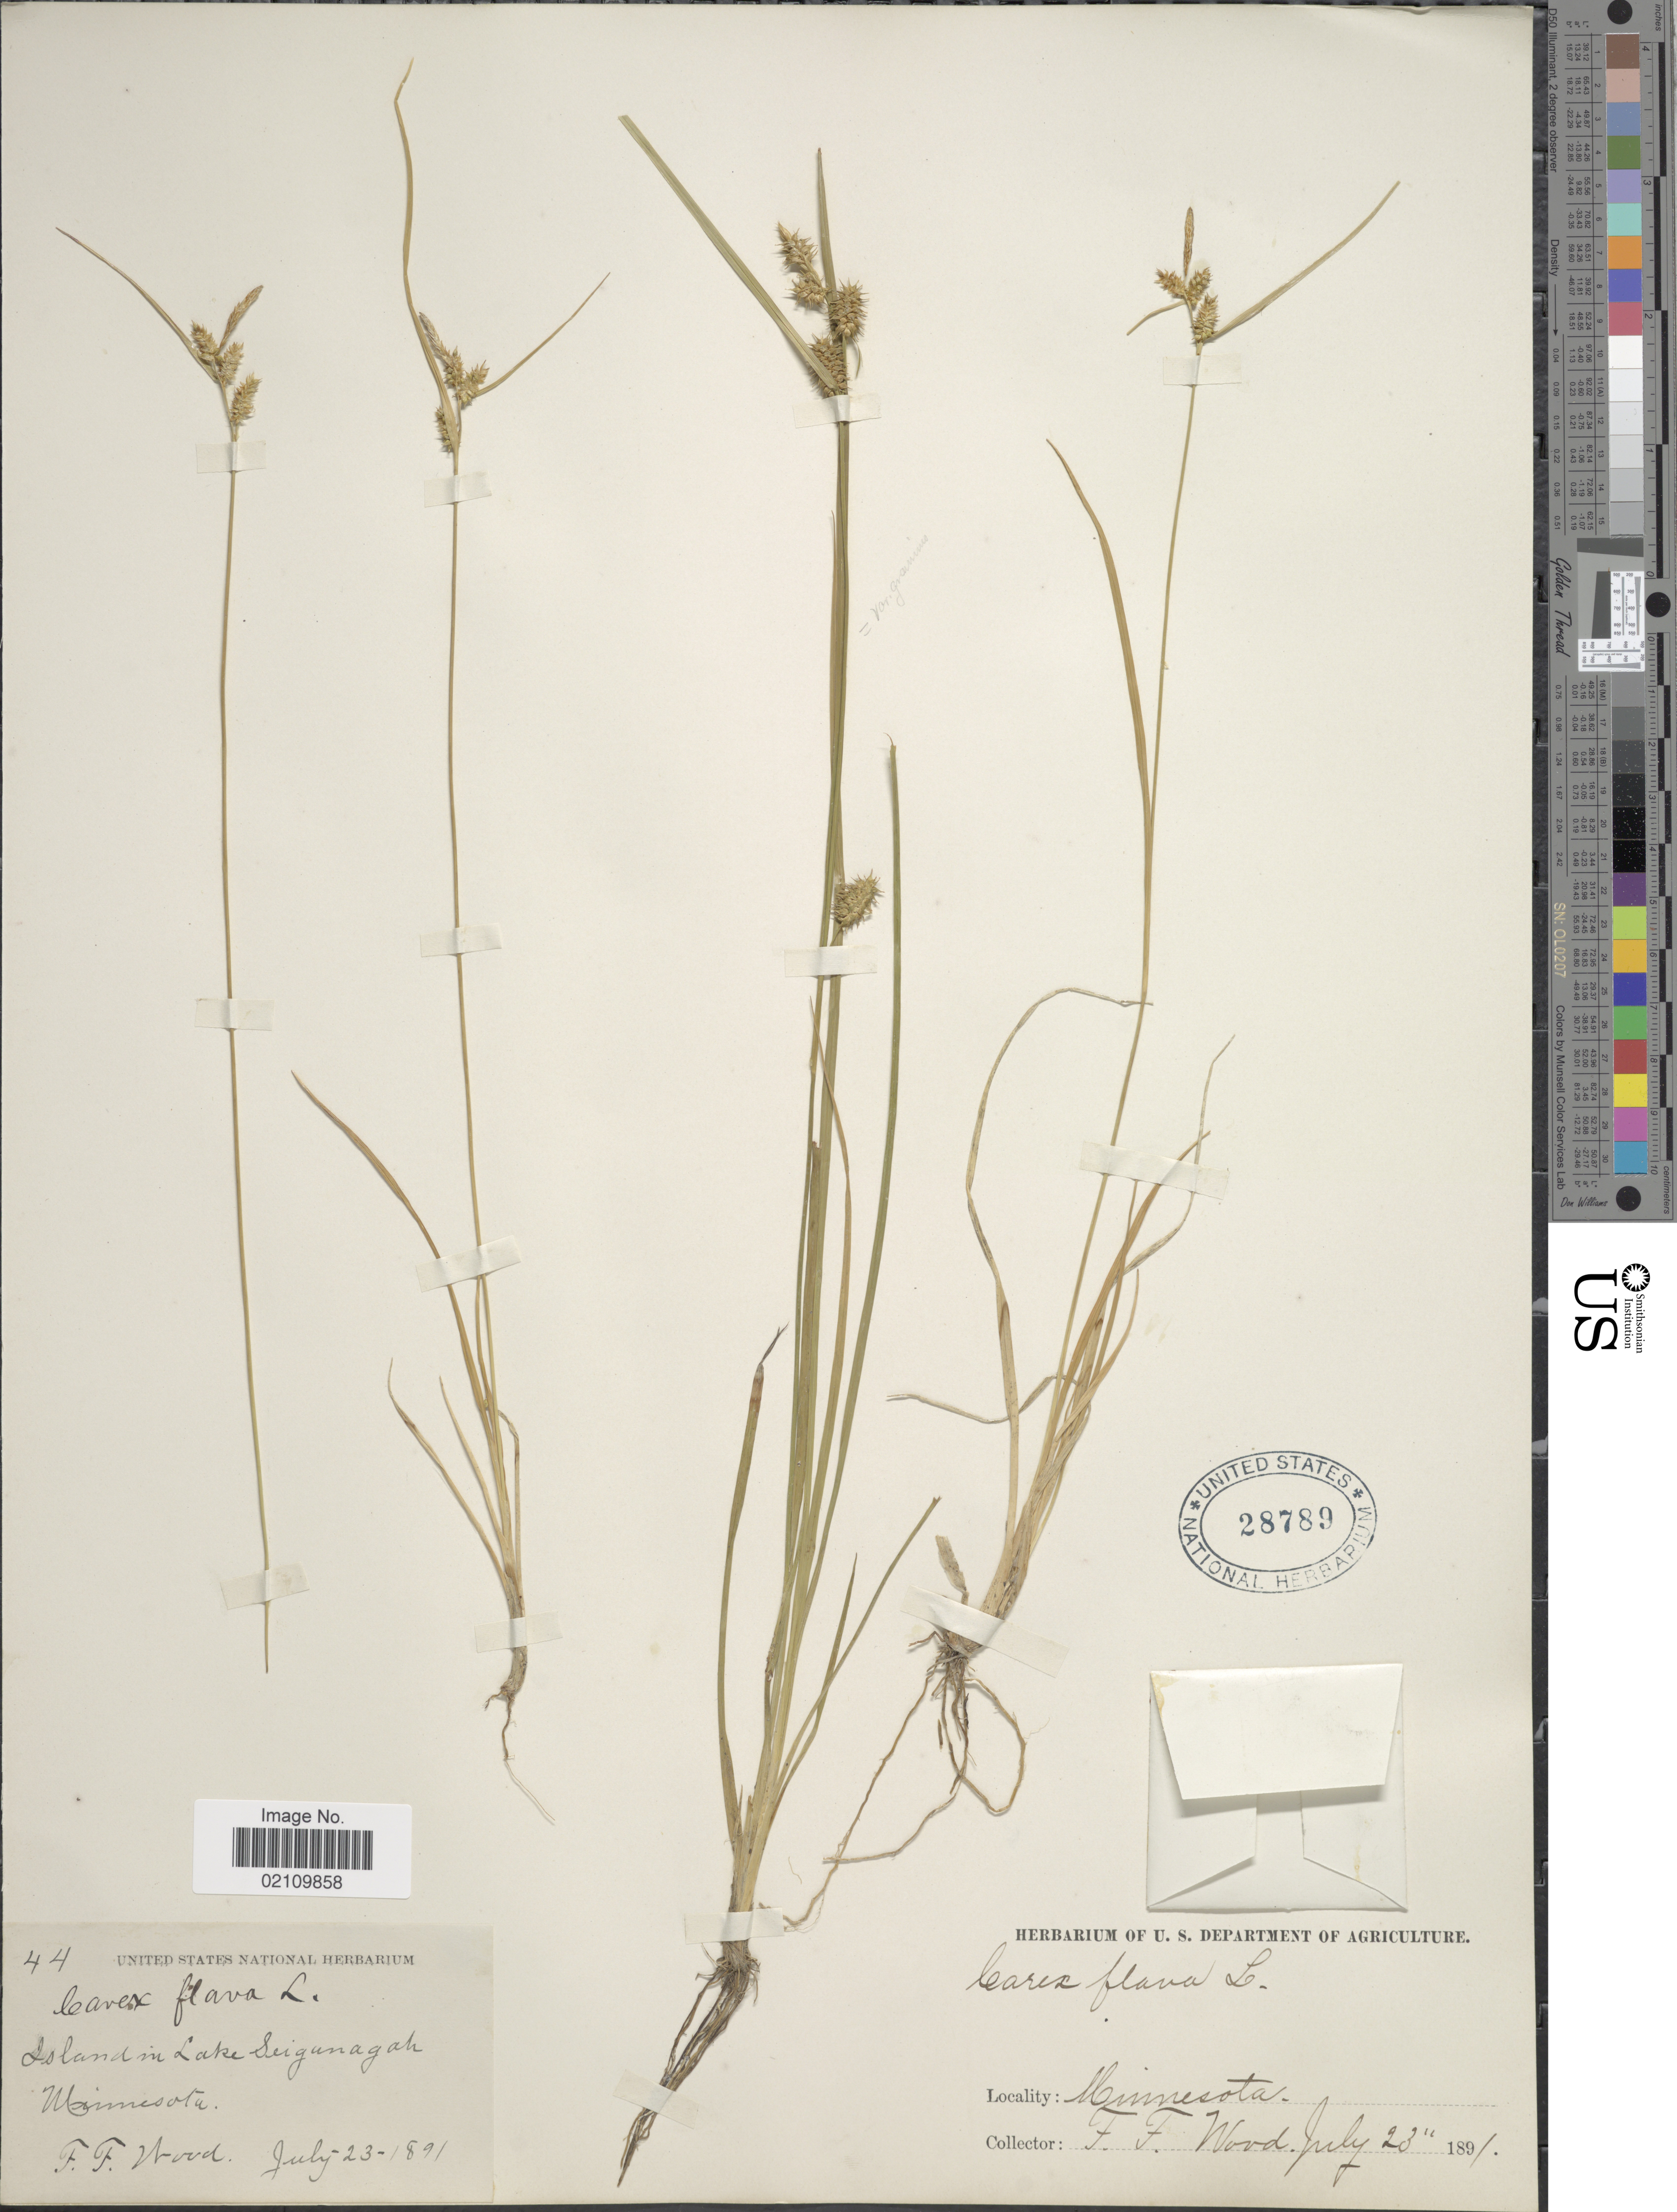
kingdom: Plantae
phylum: Tracheophyta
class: Liliopsida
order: Poales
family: Cyperaceae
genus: Carex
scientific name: Carex flava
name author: L.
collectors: F. Wood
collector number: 44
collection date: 1891-07-23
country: United States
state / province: Minnesota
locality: Island in Lake Seiganagah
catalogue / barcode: US 28789